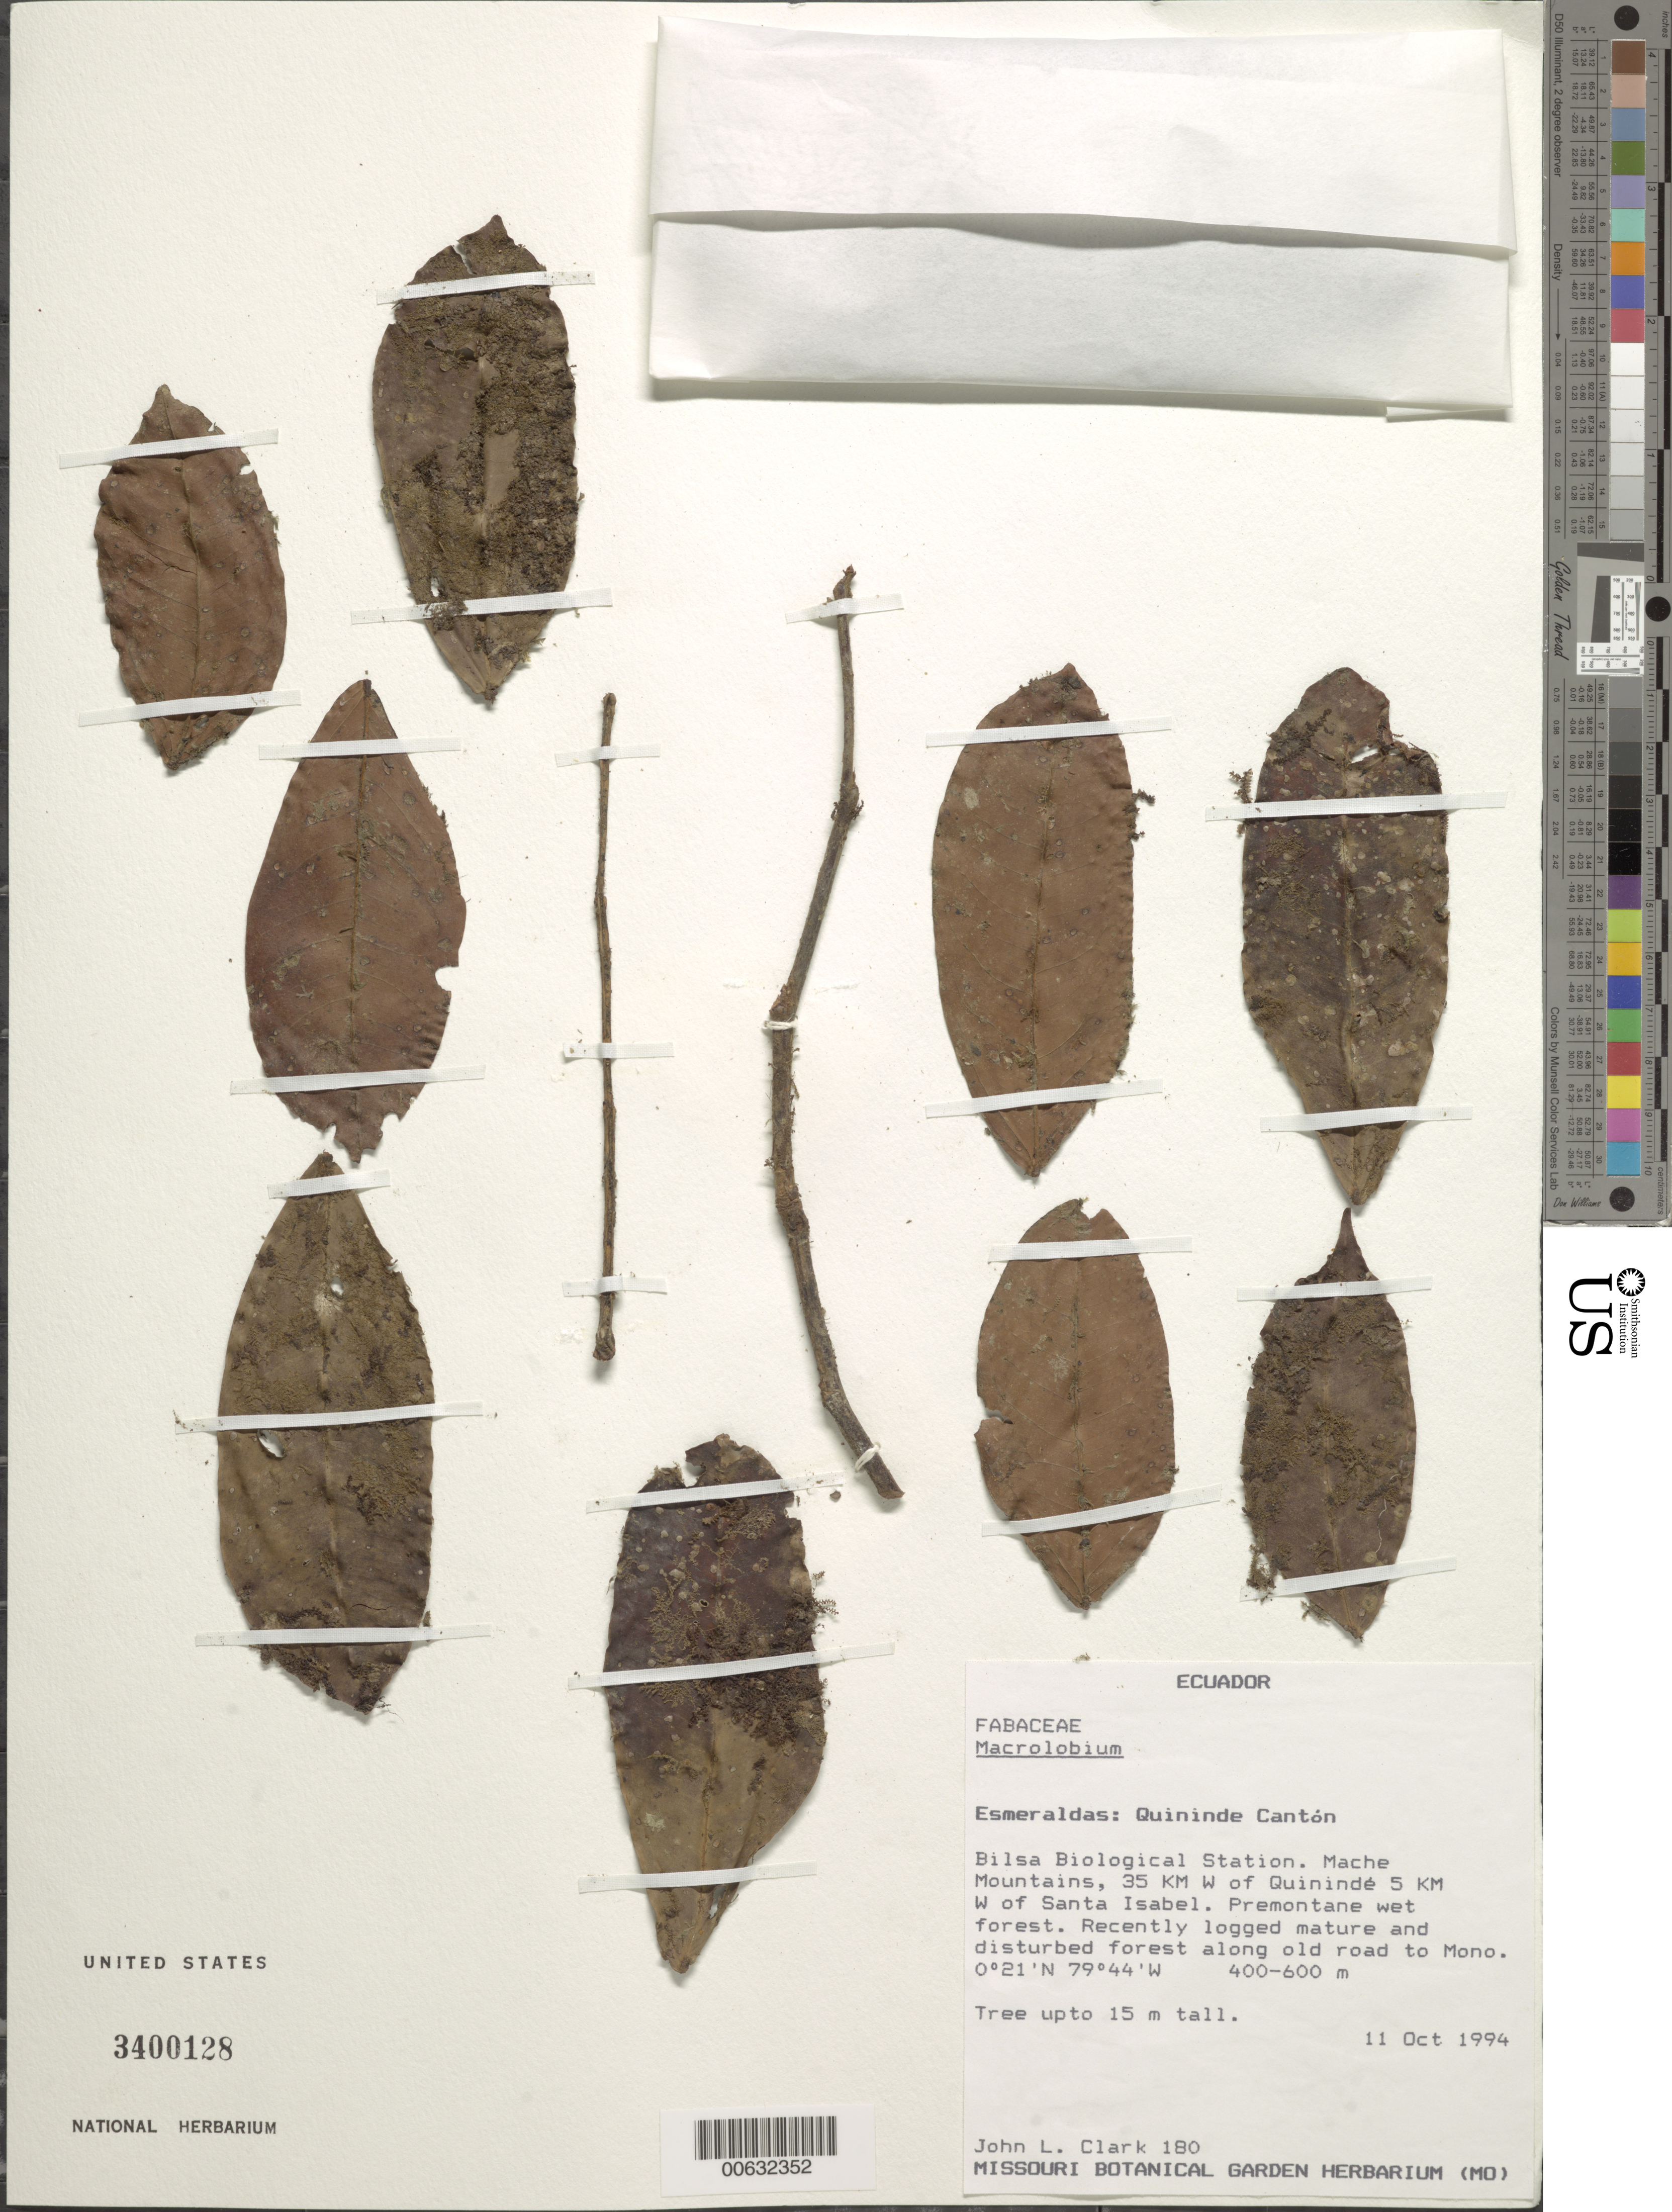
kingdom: Plantae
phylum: Tracheophyta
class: Magnoliopsida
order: Fabales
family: Fabaceae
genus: Macrolobium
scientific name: Macrolobium sp. nov.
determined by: Trujillo, A. M.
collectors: J. L. Clark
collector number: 180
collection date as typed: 11 Oct 1994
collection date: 1994-10-11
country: Ecuador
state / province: Esmeraldas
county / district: Quinindé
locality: Quininde Canton, Bilsa Biological Station, Mache Mountains, W of Quininde, W of Santa Isabel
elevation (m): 400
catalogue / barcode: US 3400128